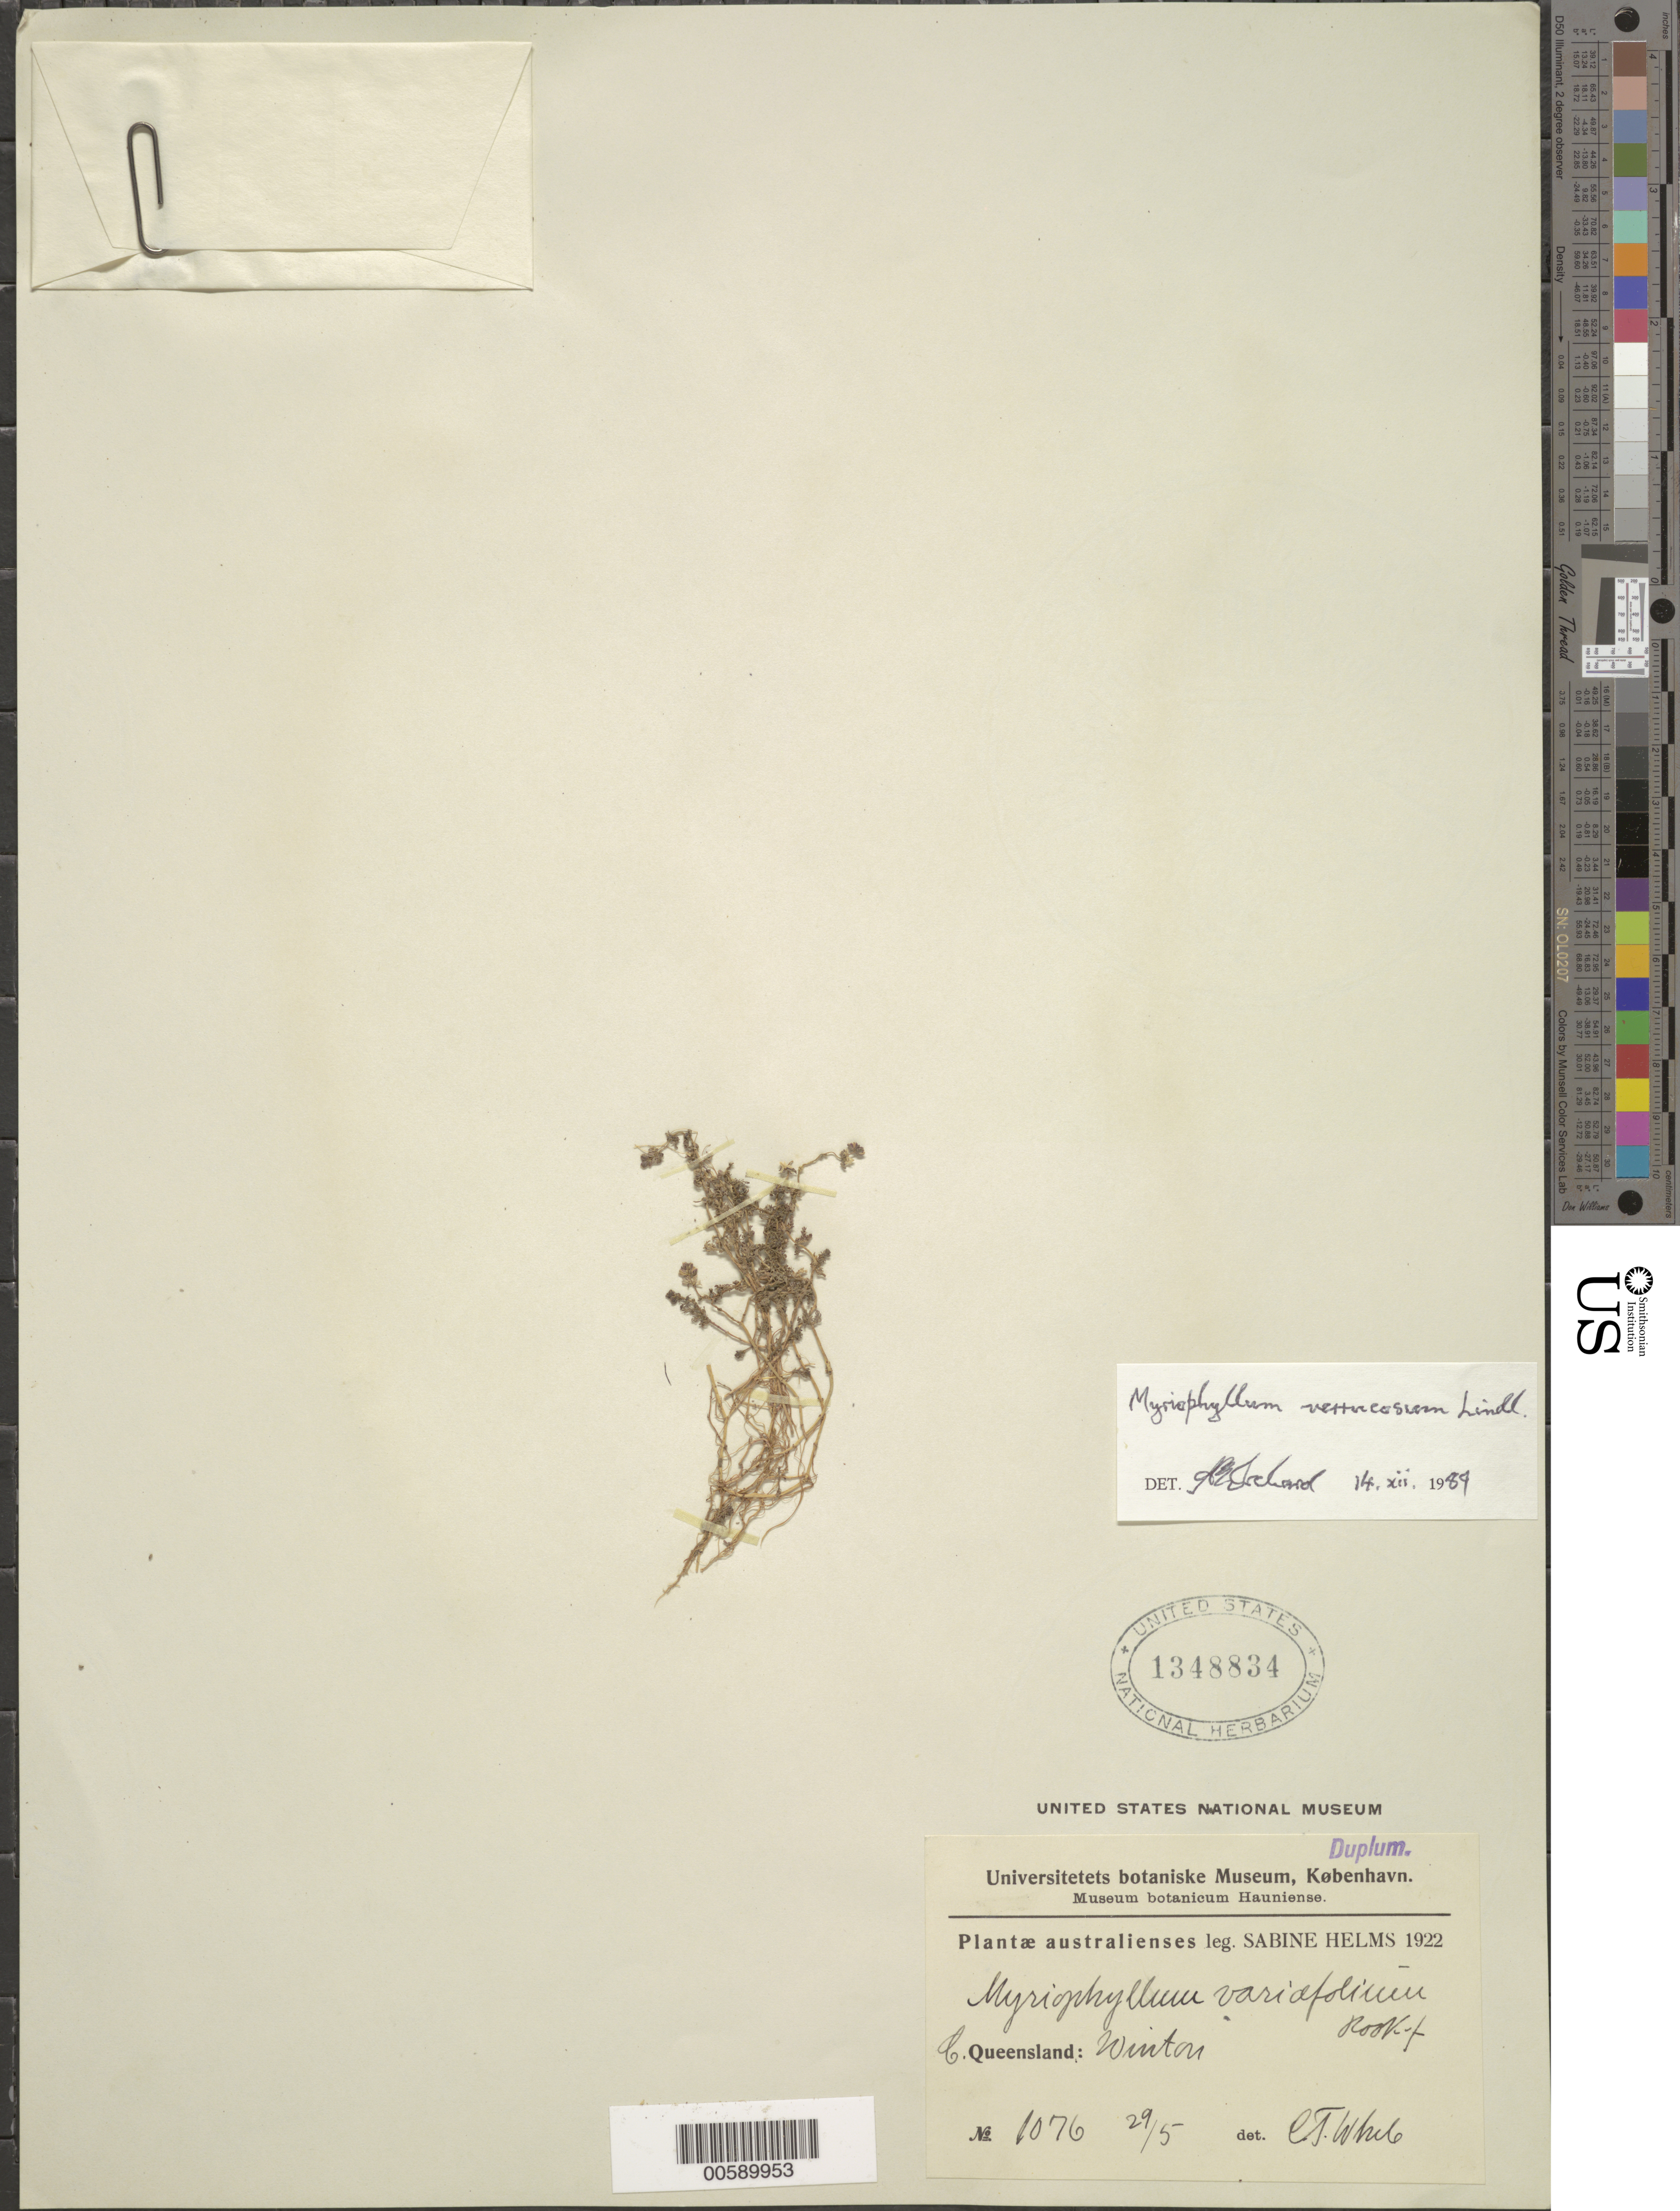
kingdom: Plantae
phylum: Tracheophyta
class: Magnoliopsida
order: Saxifragales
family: Haloragaceae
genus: Myriophyllum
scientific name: Myriophyllum verrucosum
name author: Lindl.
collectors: S. Helms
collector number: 1076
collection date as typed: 29 May 1922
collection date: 1922-05-29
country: Australia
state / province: Queensland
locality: Winton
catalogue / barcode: US 1348834